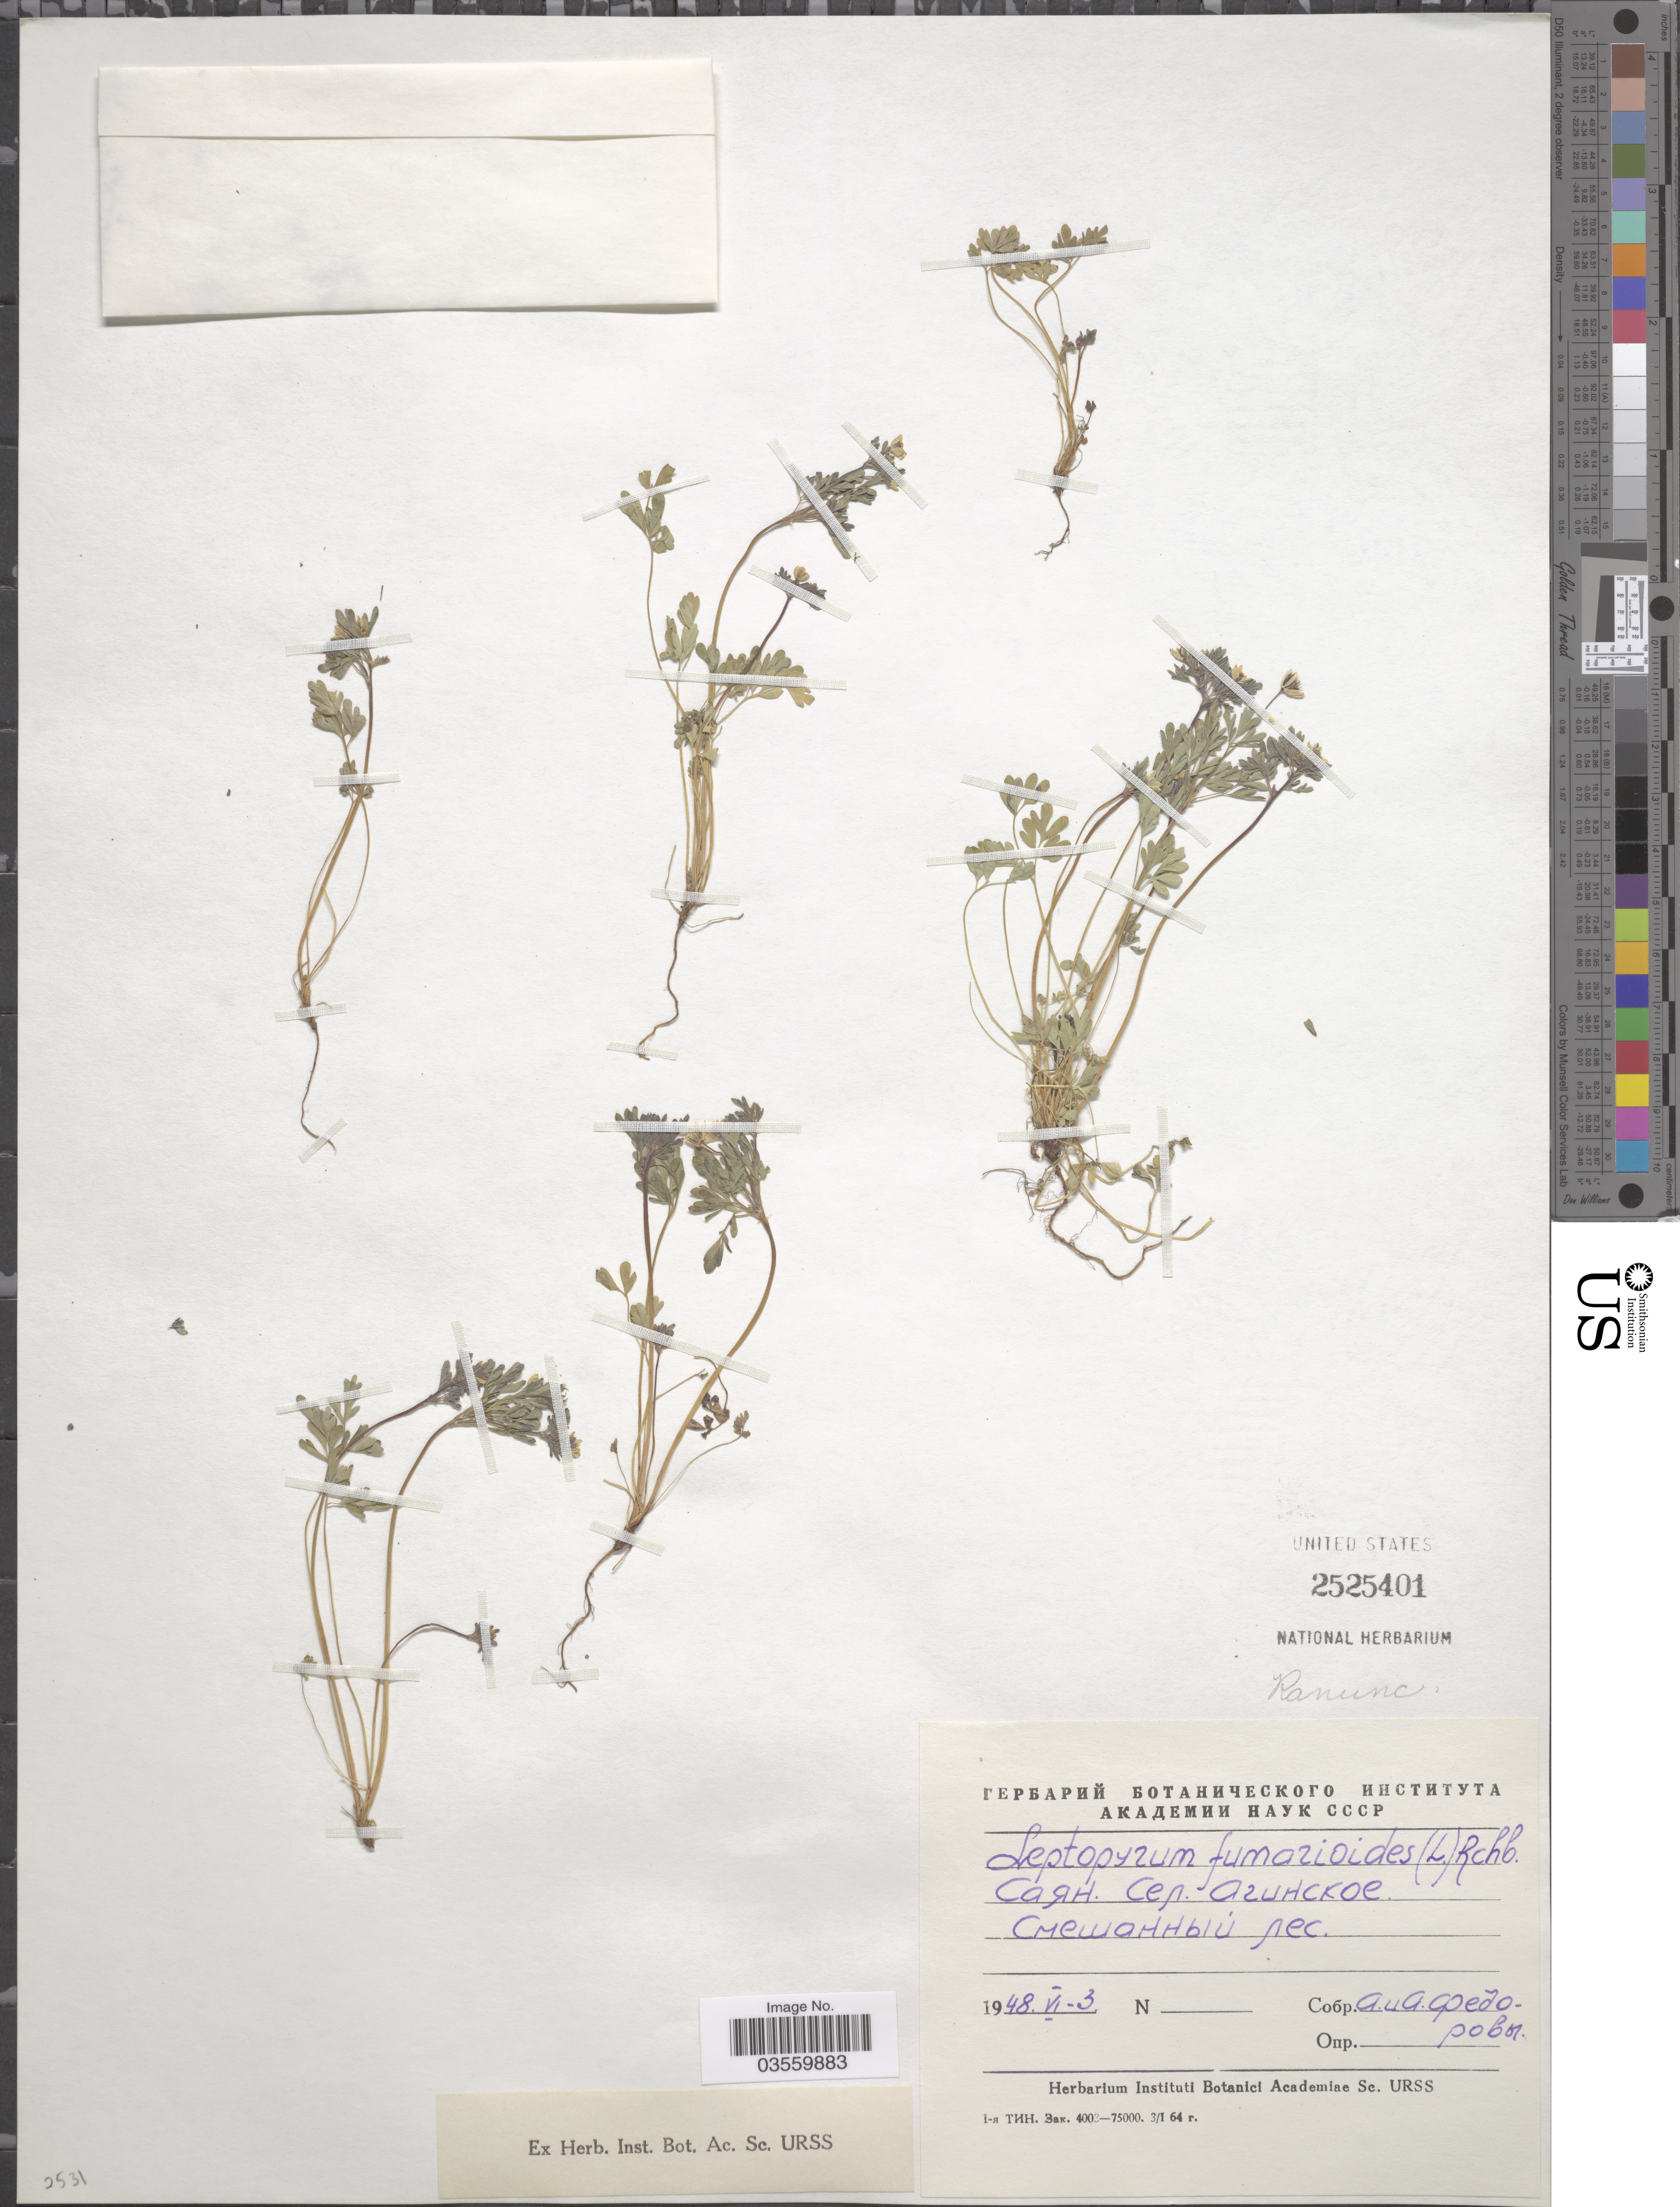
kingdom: Plantae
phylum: Tracheophyta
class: Magnoliopsida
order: Ranunculales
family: Ranunculaceae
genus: Leptopyrum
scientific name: Leptopyrum fumarioides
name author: (L.) Rchb.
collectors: A. Fedorov & A. Fedorova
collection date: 1948-06-03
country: Russian Federation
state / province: Krasnoyarsk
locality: Village Aginskoe.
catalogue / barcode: US 2525401